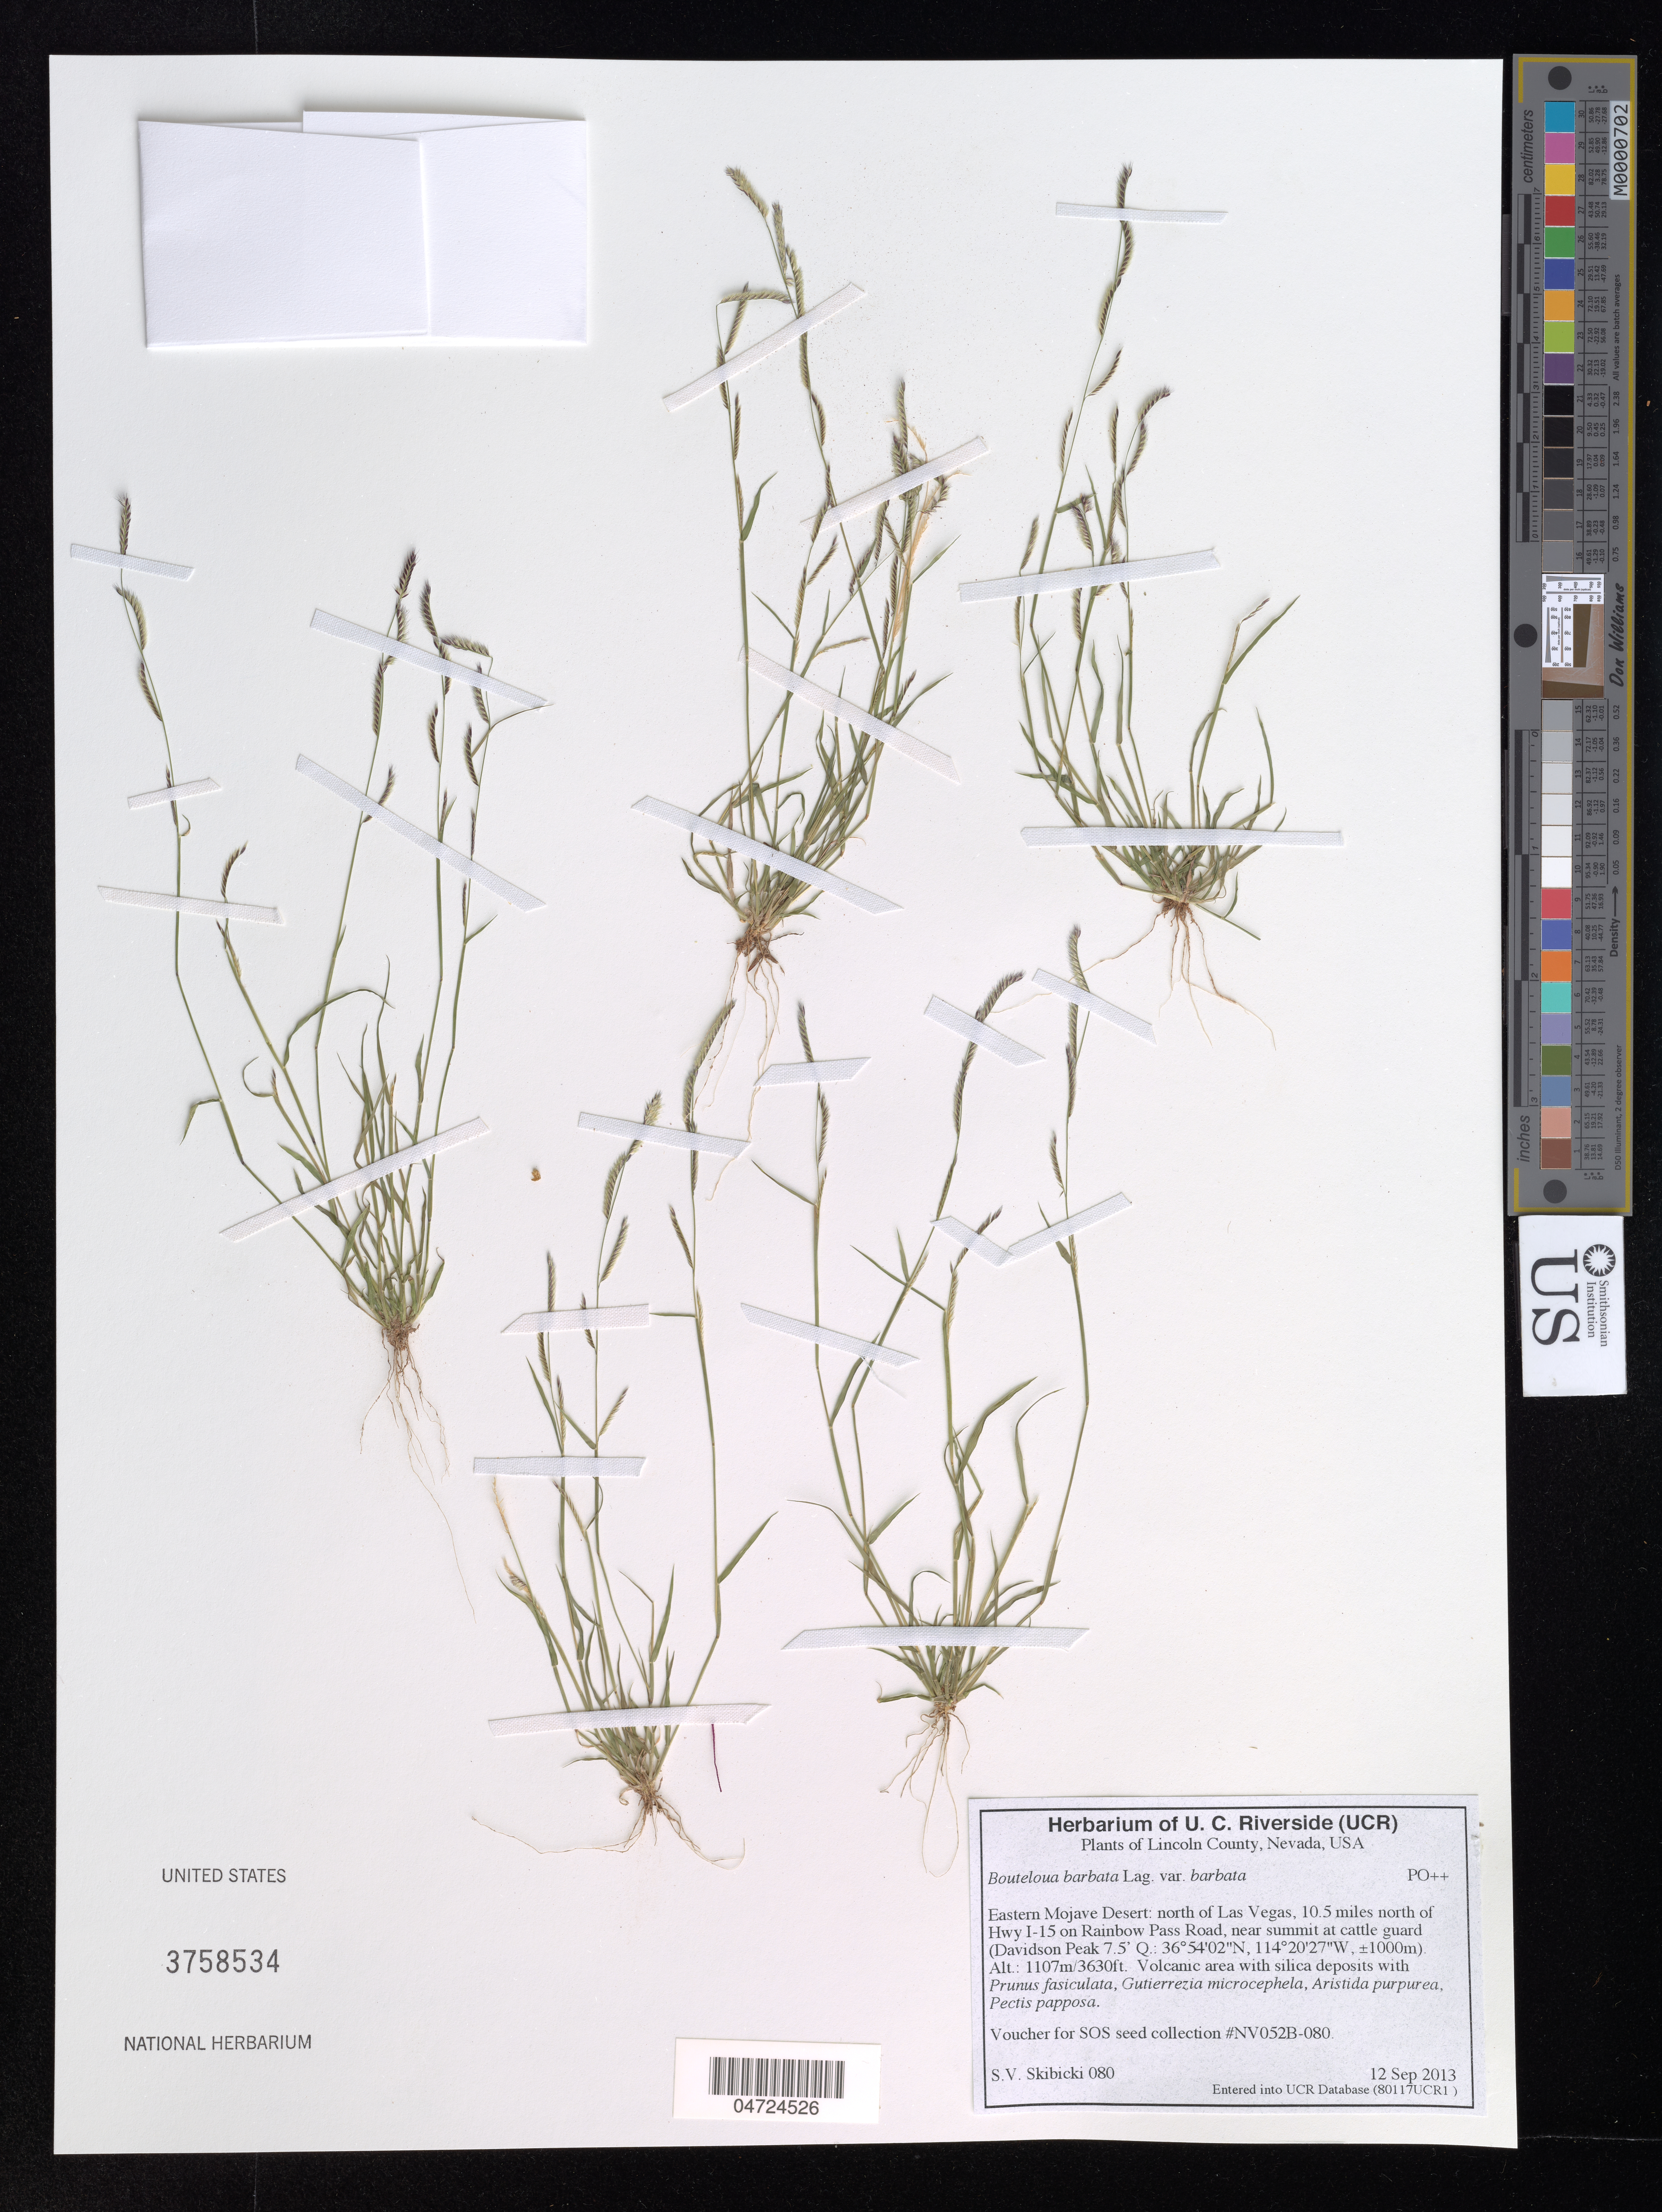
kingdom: Plantae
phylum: Tracheophyta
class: Liliopsida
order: Poales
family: Poaceae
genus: Bouteloua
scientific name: Bouteloua barbata var. barbata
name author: Lagger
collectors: S. Skibicki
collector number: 080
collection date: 2013-09-12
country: United States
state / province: Nevada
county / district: Lincoln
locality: Lincoln County. Eastern Mojave Desert: north of Las Vegas, 10.5 miles north of Hwy I-15 on Rainbow Pass Road, near summit at cattle guard (Davidson Peak 7.5' Q.).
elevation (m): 1107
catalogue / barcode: US 3758534